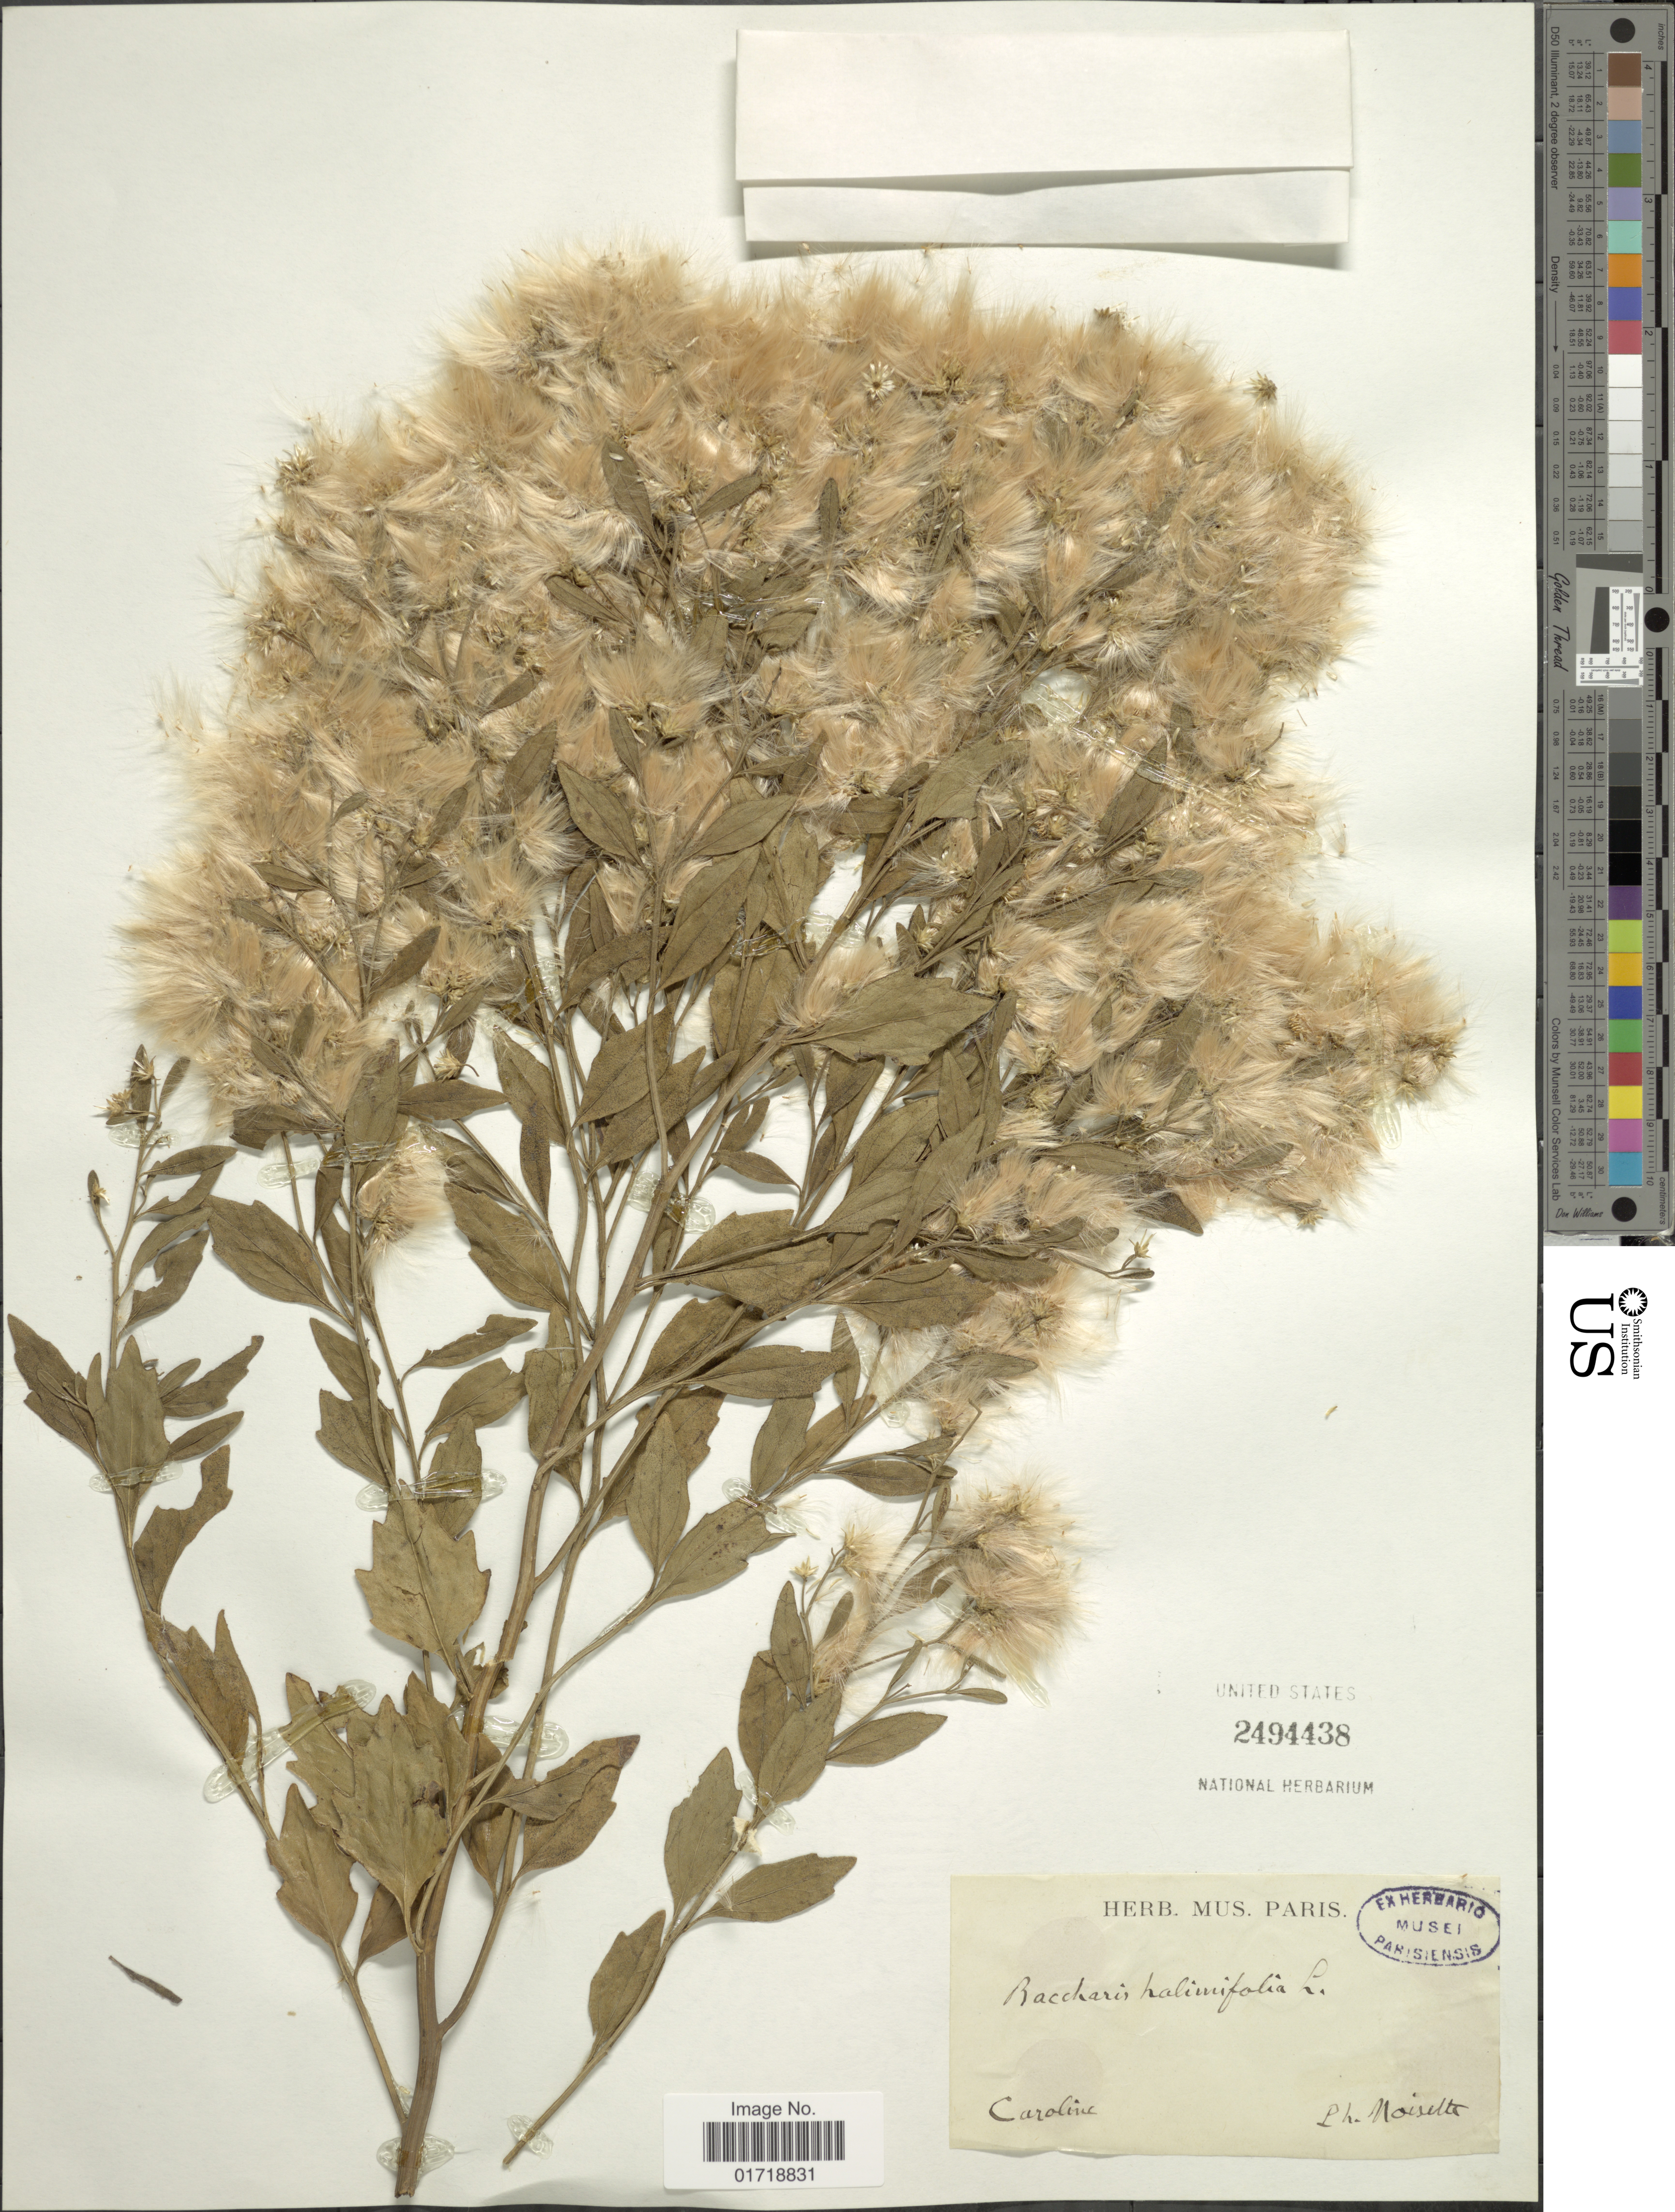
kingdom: Plantae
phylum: Tracheophyta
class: Magnoliopsida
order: Asterales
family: Asteraceae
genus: Baccharis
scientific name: Baccharis halimifolia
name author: L.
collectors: J. Mousset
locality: Caroline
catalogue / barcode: US 2494438